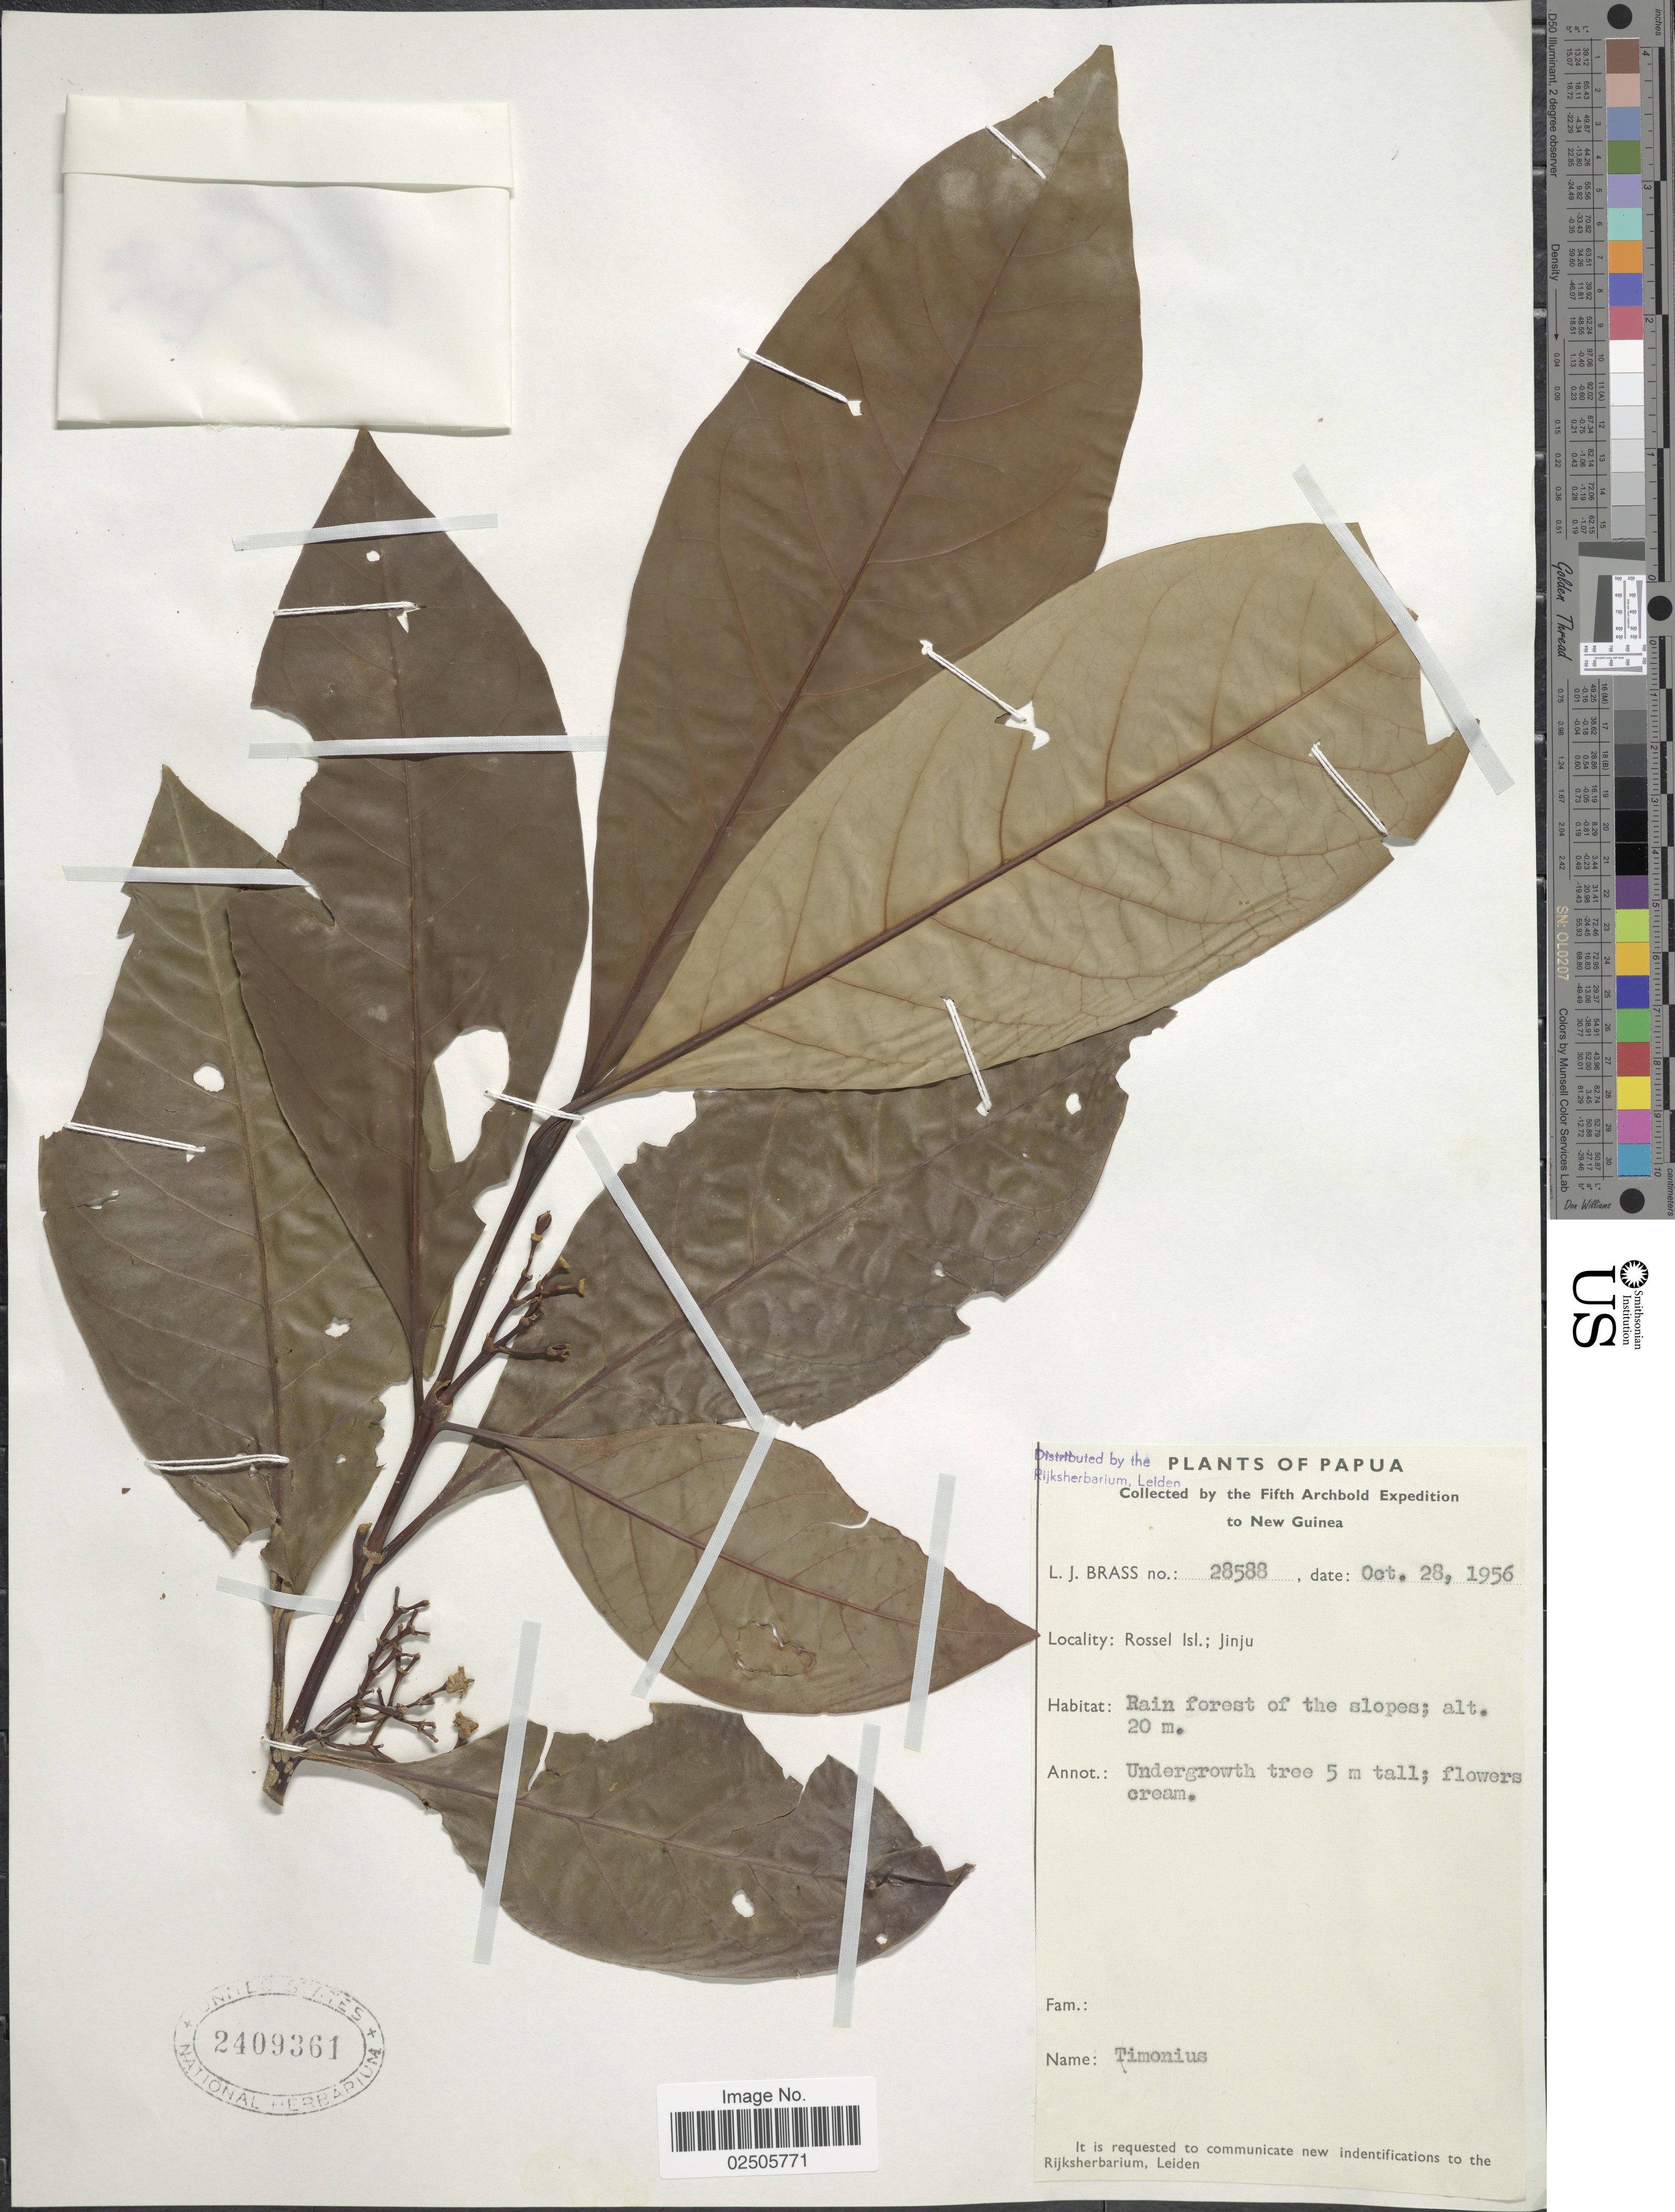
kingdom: Plantae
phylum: Tracheophyta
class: Magnoliopsida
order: Gentianales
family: Rubiaceae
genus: Timonius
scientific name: Timonius sp.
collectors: L. J. Brass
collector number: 28588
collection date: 1956-10-28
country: Papua New Guinea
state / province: Milne Bay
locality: Papua, New Guinea, Rossel Isl.; Jinju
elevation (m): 20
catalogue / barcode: US 2409361